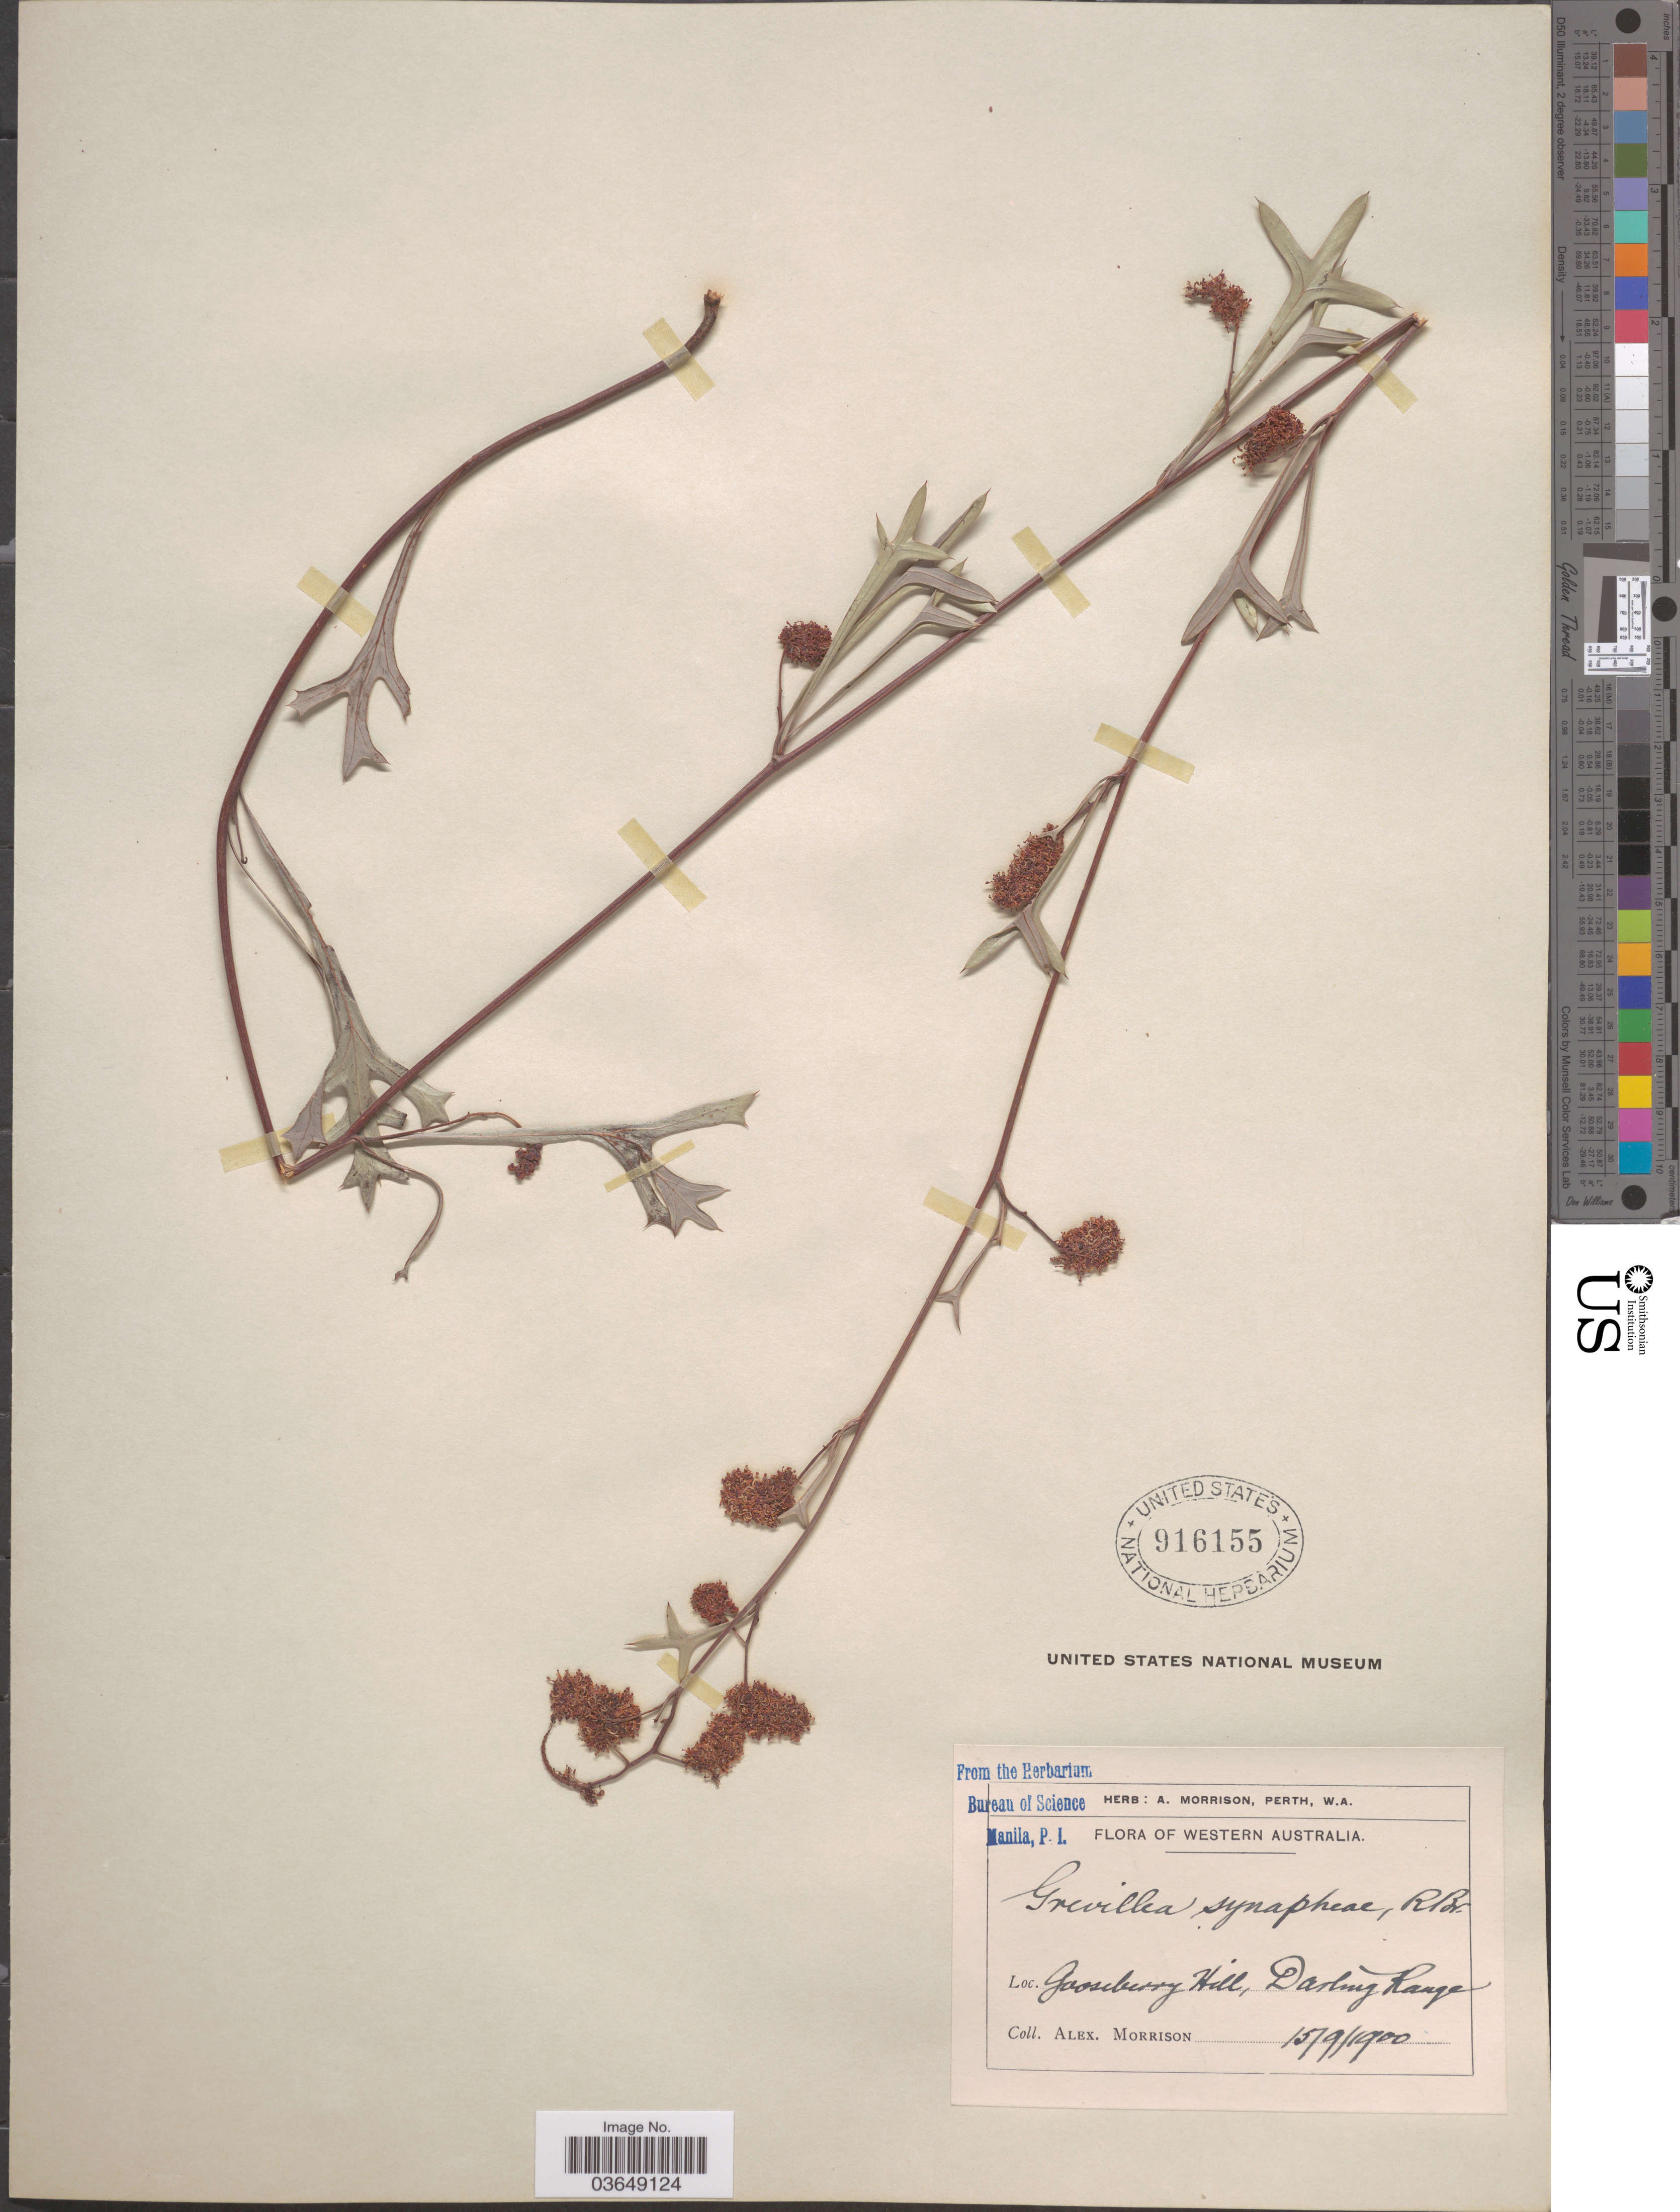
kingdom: Plantae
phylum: Tracheophyta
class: Magnoliopsida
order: Proteales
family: Proteaceae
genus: Grevillea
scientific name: Grevillea synapheae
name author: R. Br.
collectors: A. Morrison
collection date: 1900-09-15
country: Australia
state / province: Western Australia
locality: Gooseberry Hill, Darling Range.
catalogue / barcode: US 916155